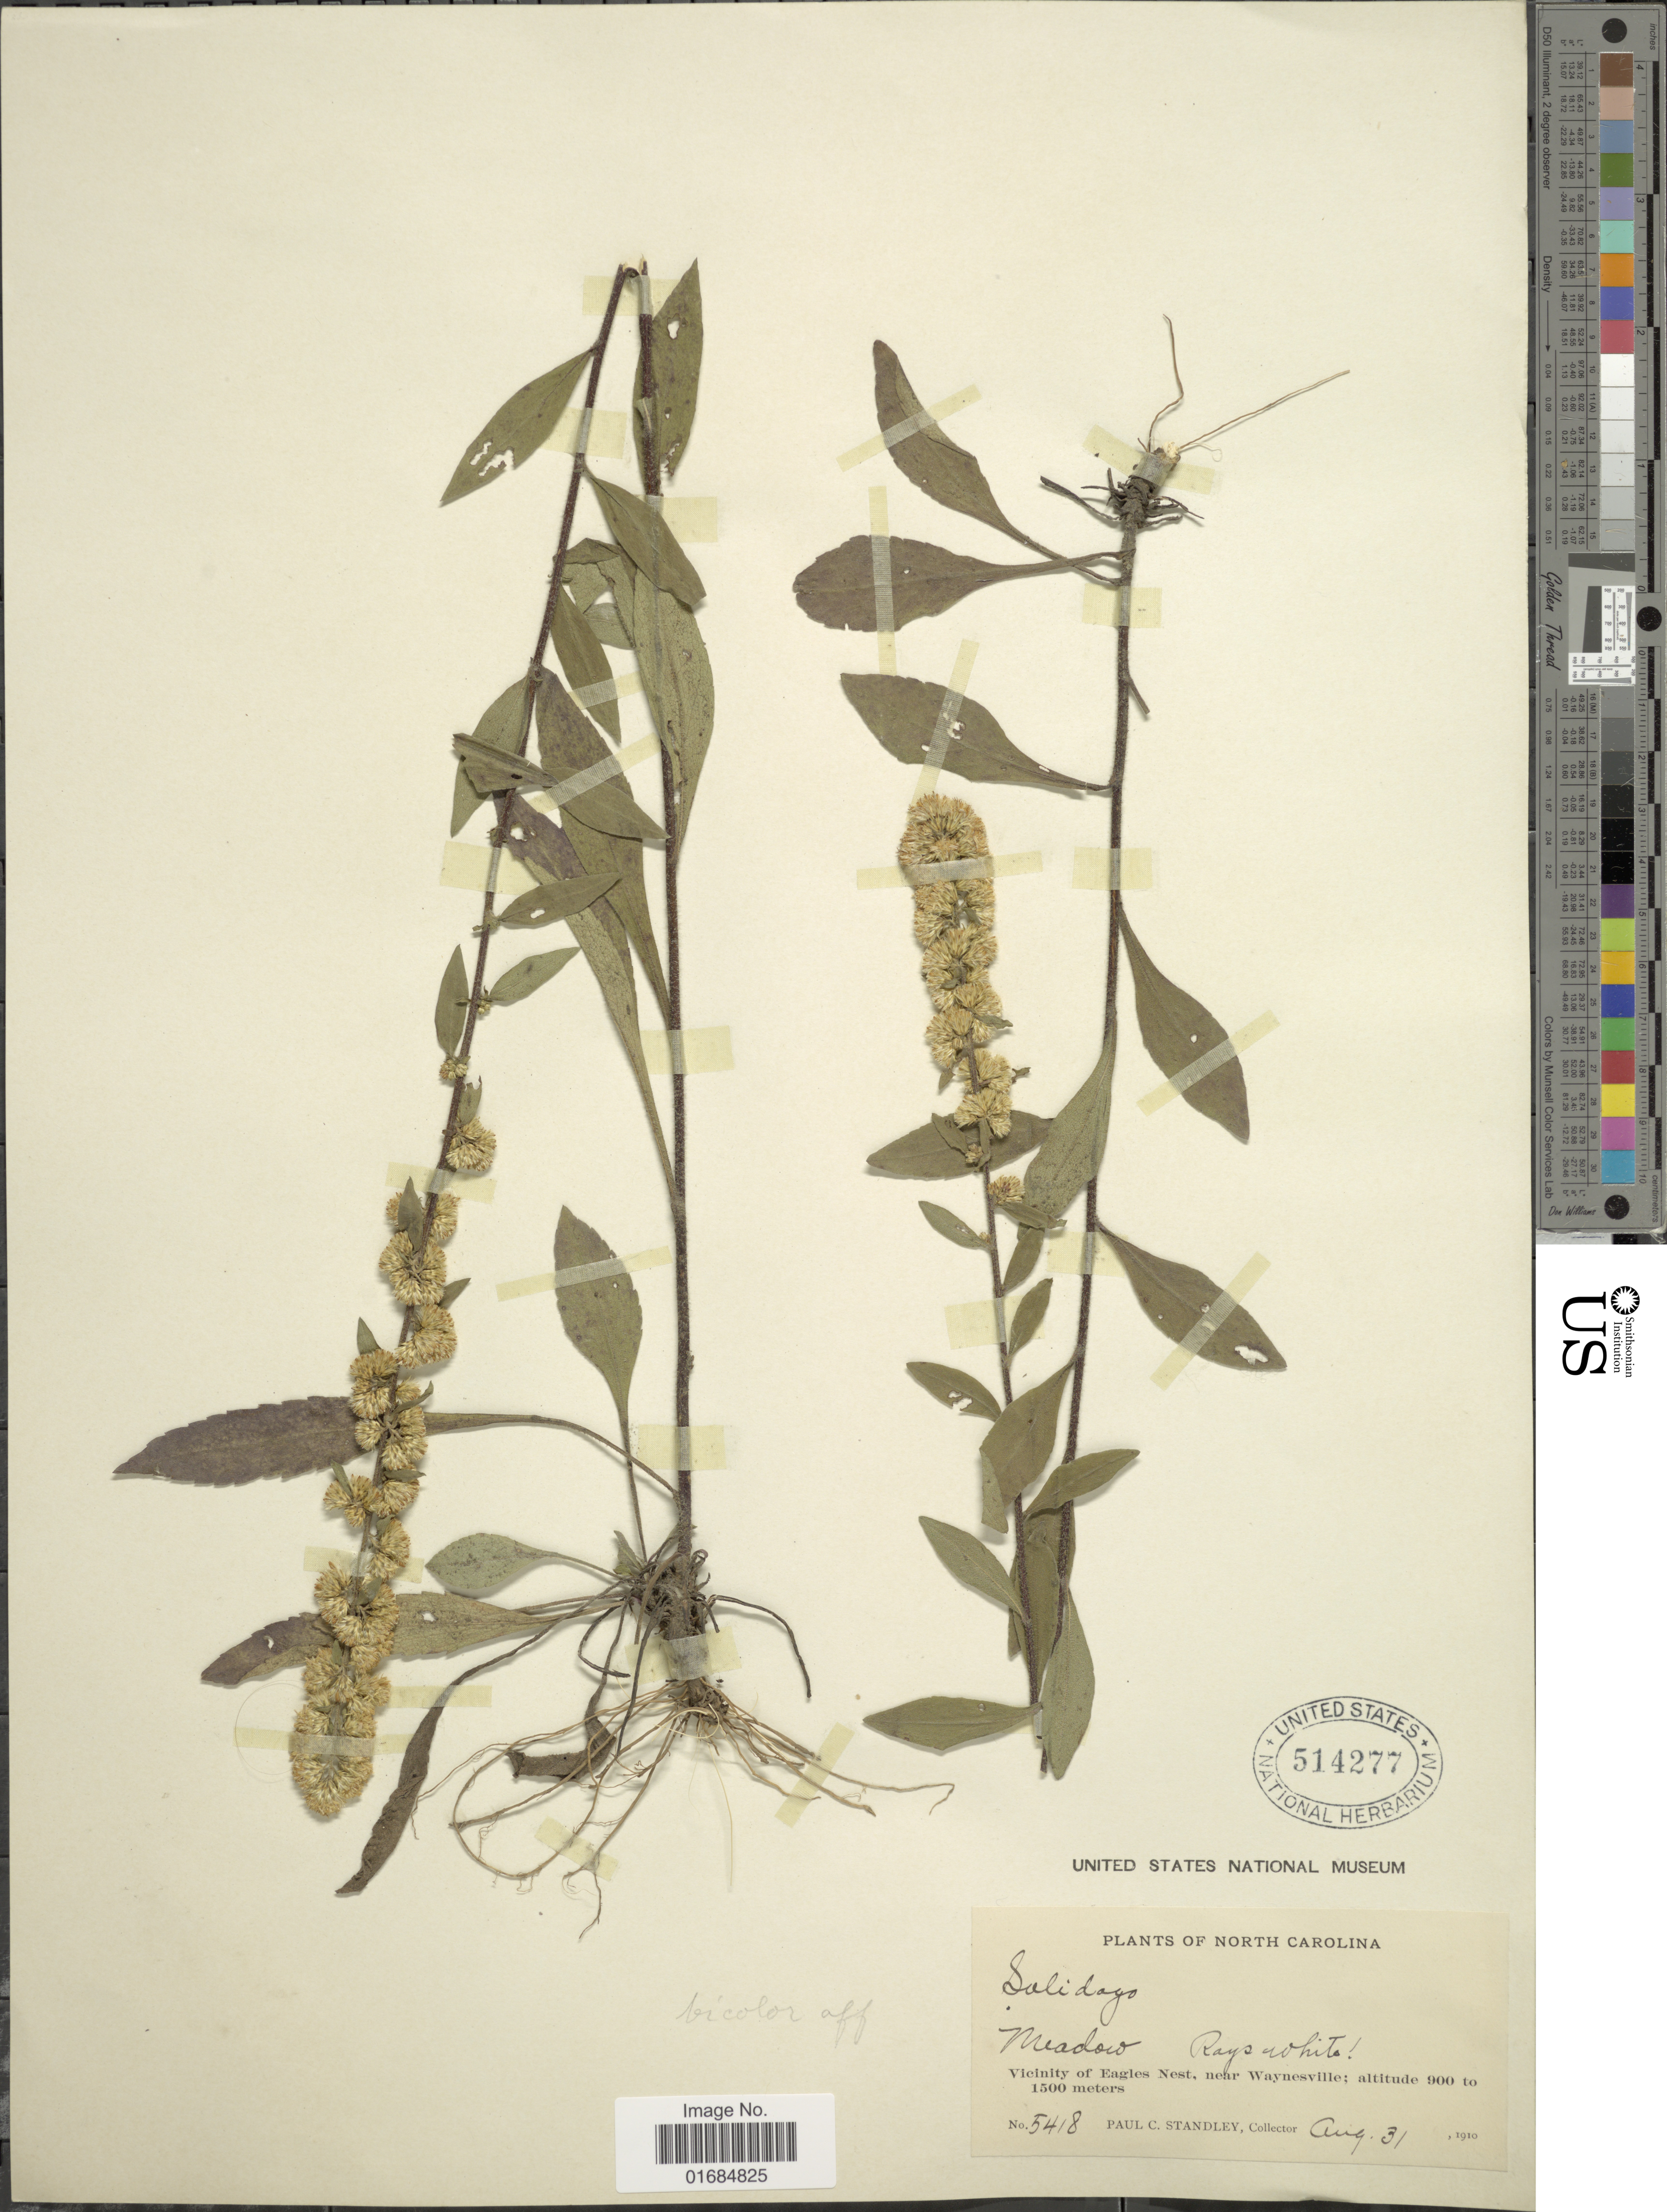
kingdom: Plantae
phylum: Tracheophyta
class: Magnoliopsida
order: Asterales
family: Asteraceae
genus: Solidago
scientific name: Solidago bicolor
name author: L.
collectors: P. C. Standley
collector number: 5418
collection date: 1910-08-31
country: United States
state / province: North Carolina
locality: Vicinity of Eagles Nest, near Waynesville.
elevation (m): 900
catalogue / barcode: US 514277